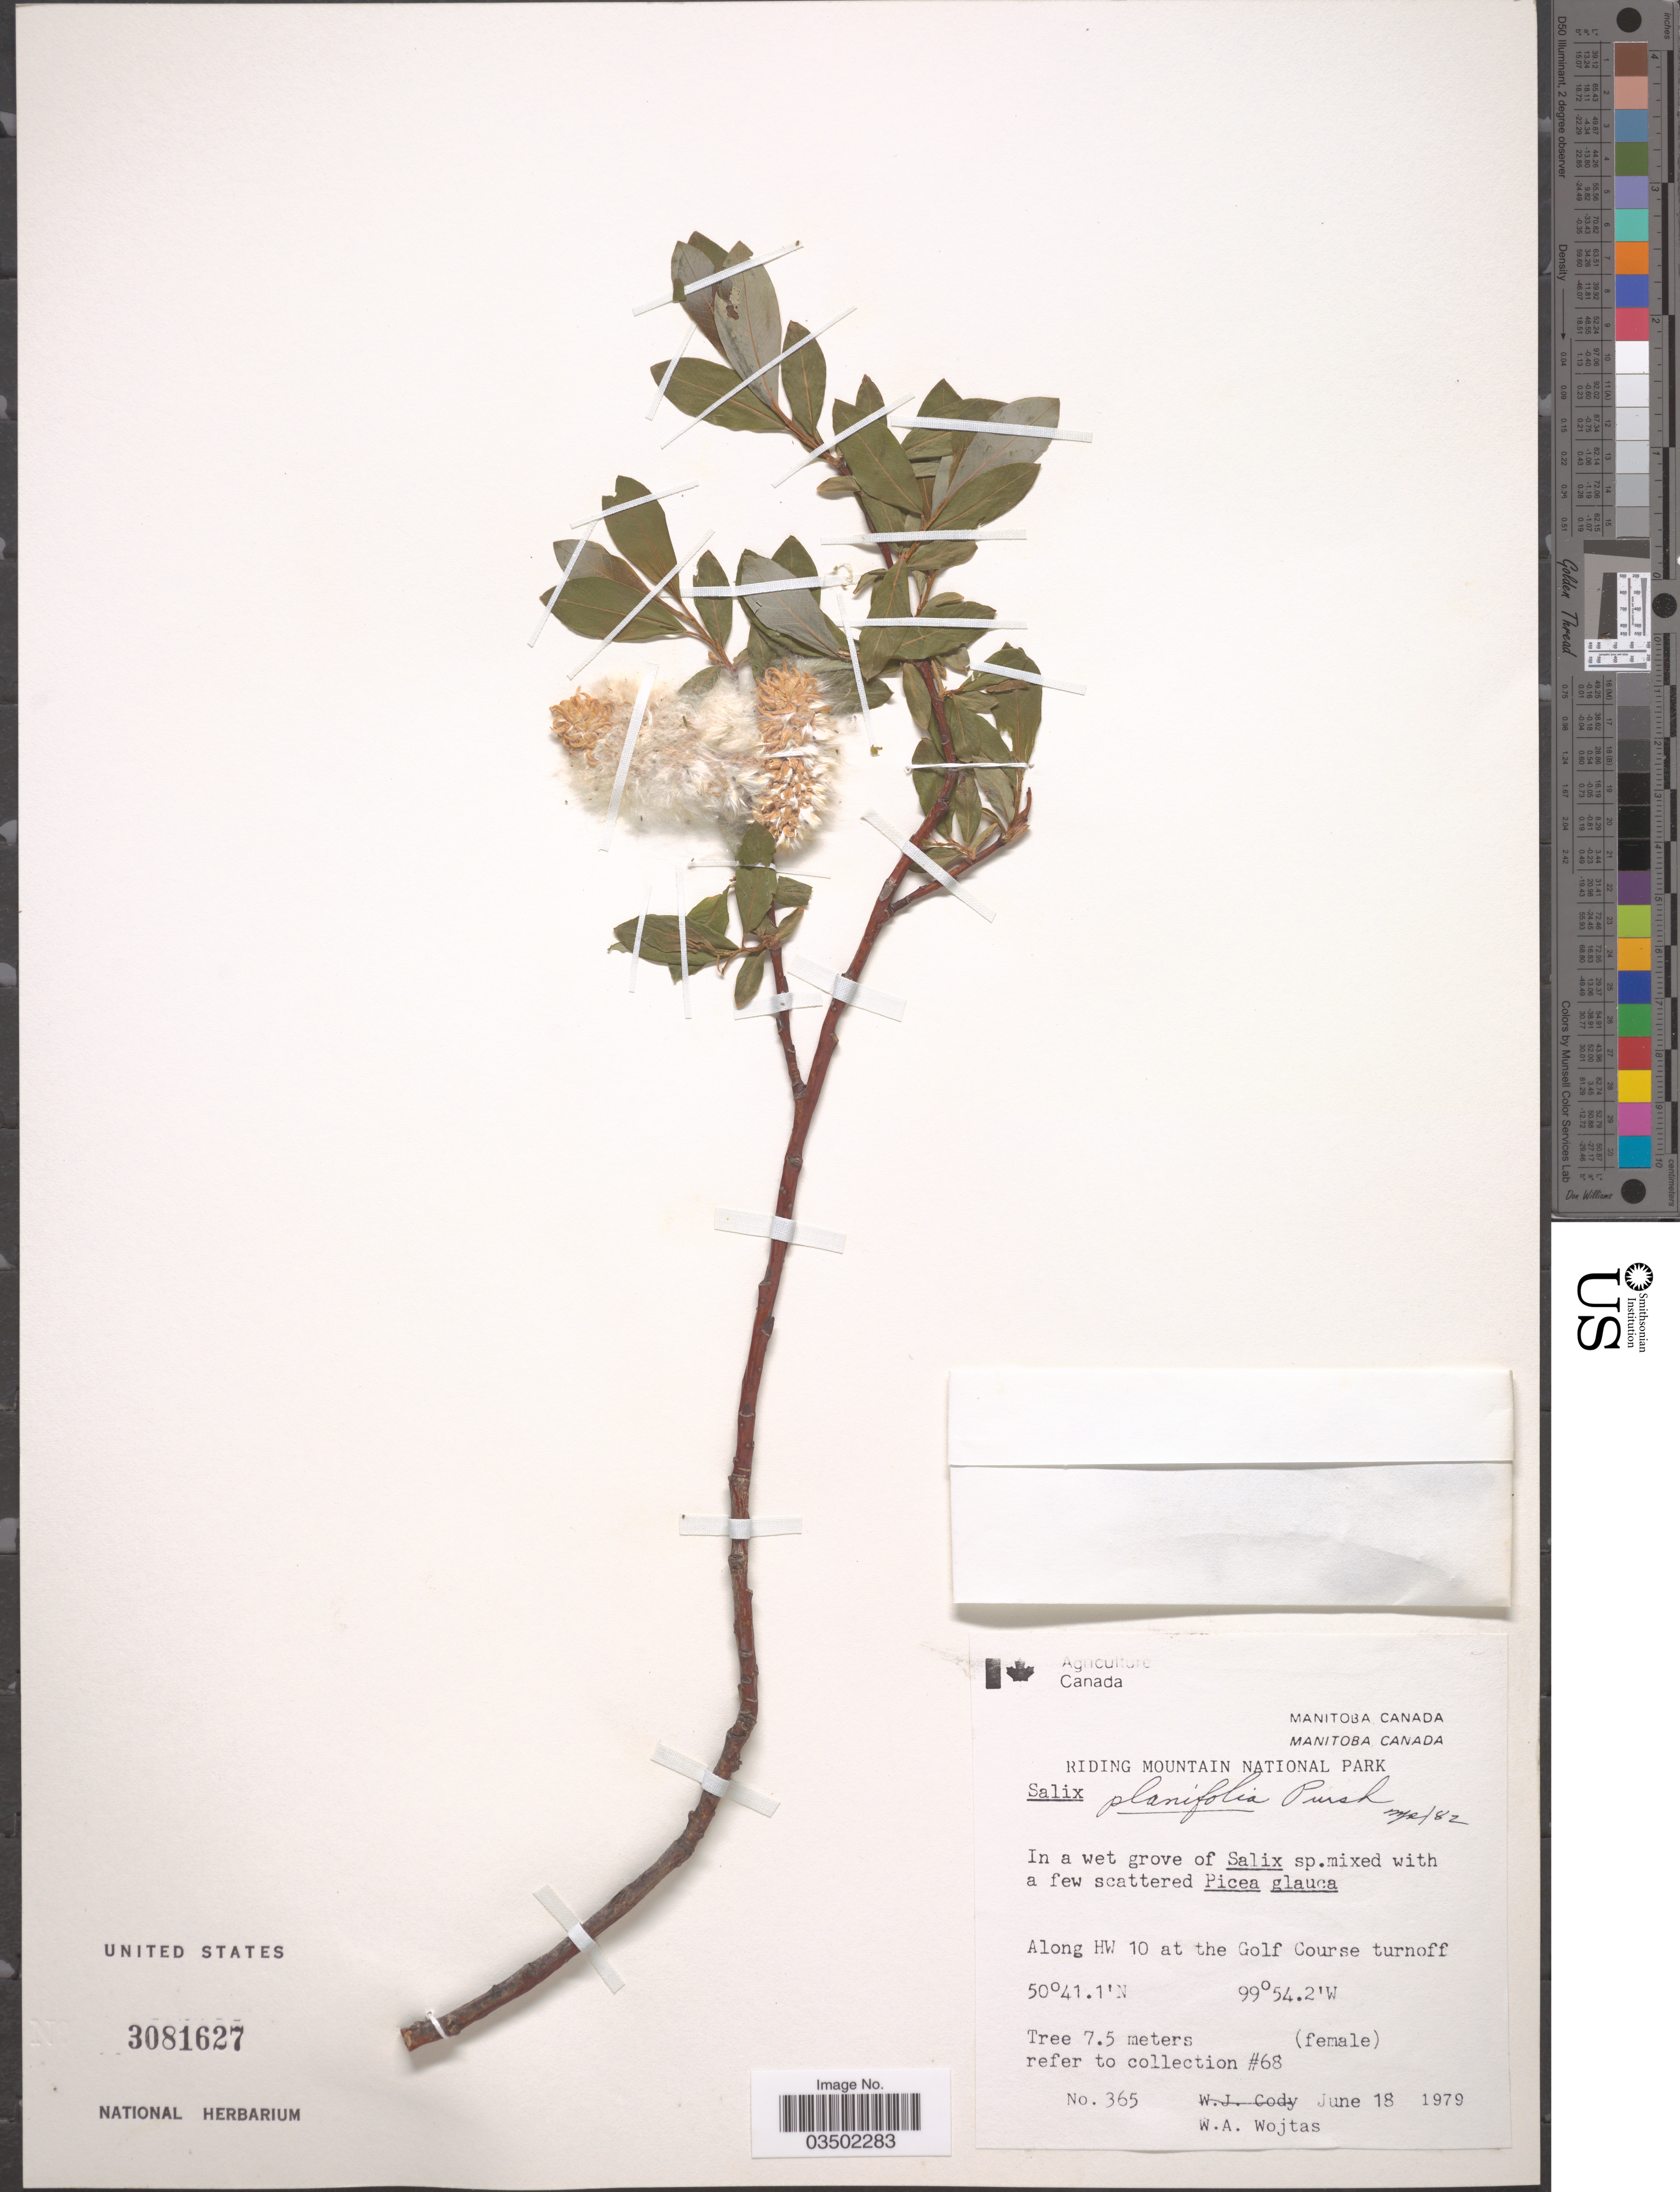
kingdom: Plantae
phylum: Tracheophyta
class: Magnoliopsida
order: Malpighiales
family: Salicaceae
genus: Salix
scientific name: Salix planifolia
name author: Pursh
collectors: W. Wojtas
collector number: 365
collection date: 1979-06-18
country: Canada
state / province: Manitoba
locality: Riding Mountain National Park. Along HW 10 at the Golf Course turnoff.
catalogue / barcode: US 3081627